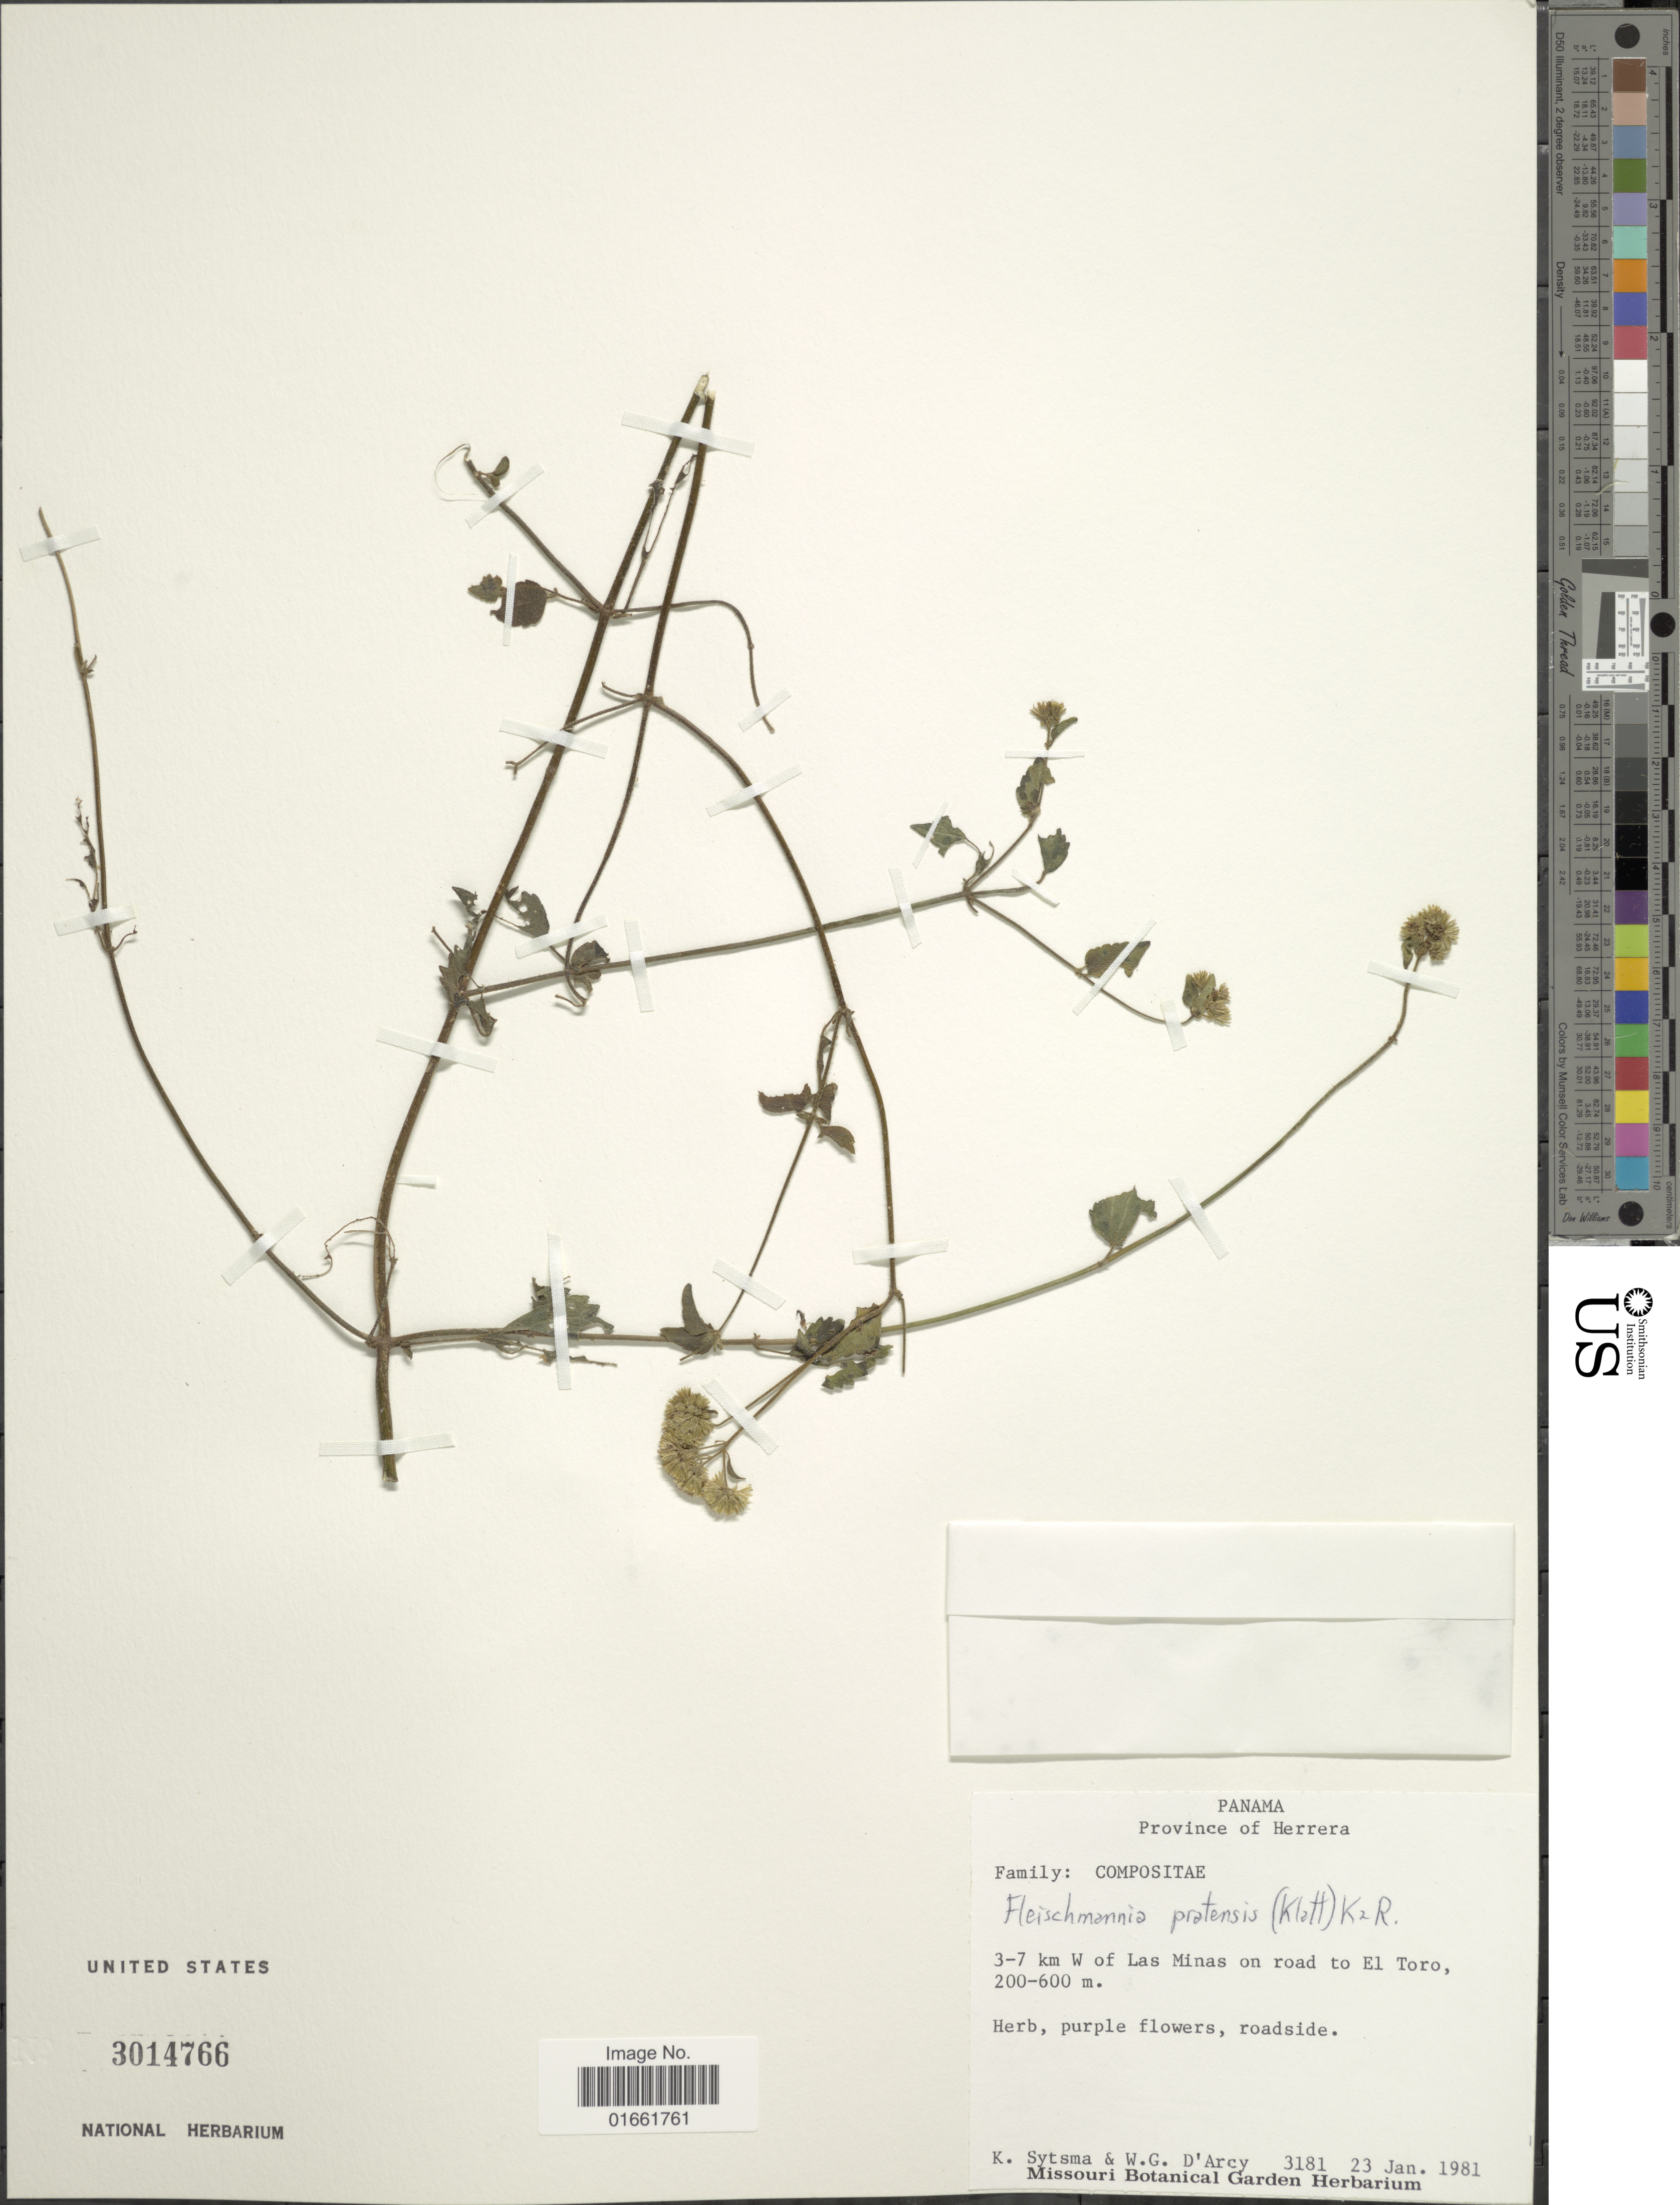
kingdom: Plantae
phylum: Tracheophyta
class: Magnoliopsida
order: Asterales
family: Asteraceae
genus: Fleischmannia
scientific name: Fleischmannia pratensis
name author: (Klatt) R.M. King & H. Rob.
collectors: K. J. Sytsma & W. G. D'Arcy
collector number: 3181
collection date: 1981-01-23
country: Panama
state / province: Herrera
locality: Province of Herrera. 3-7 km W of Las Minas on road to El Toro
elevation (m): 200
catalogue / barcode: US 3014766